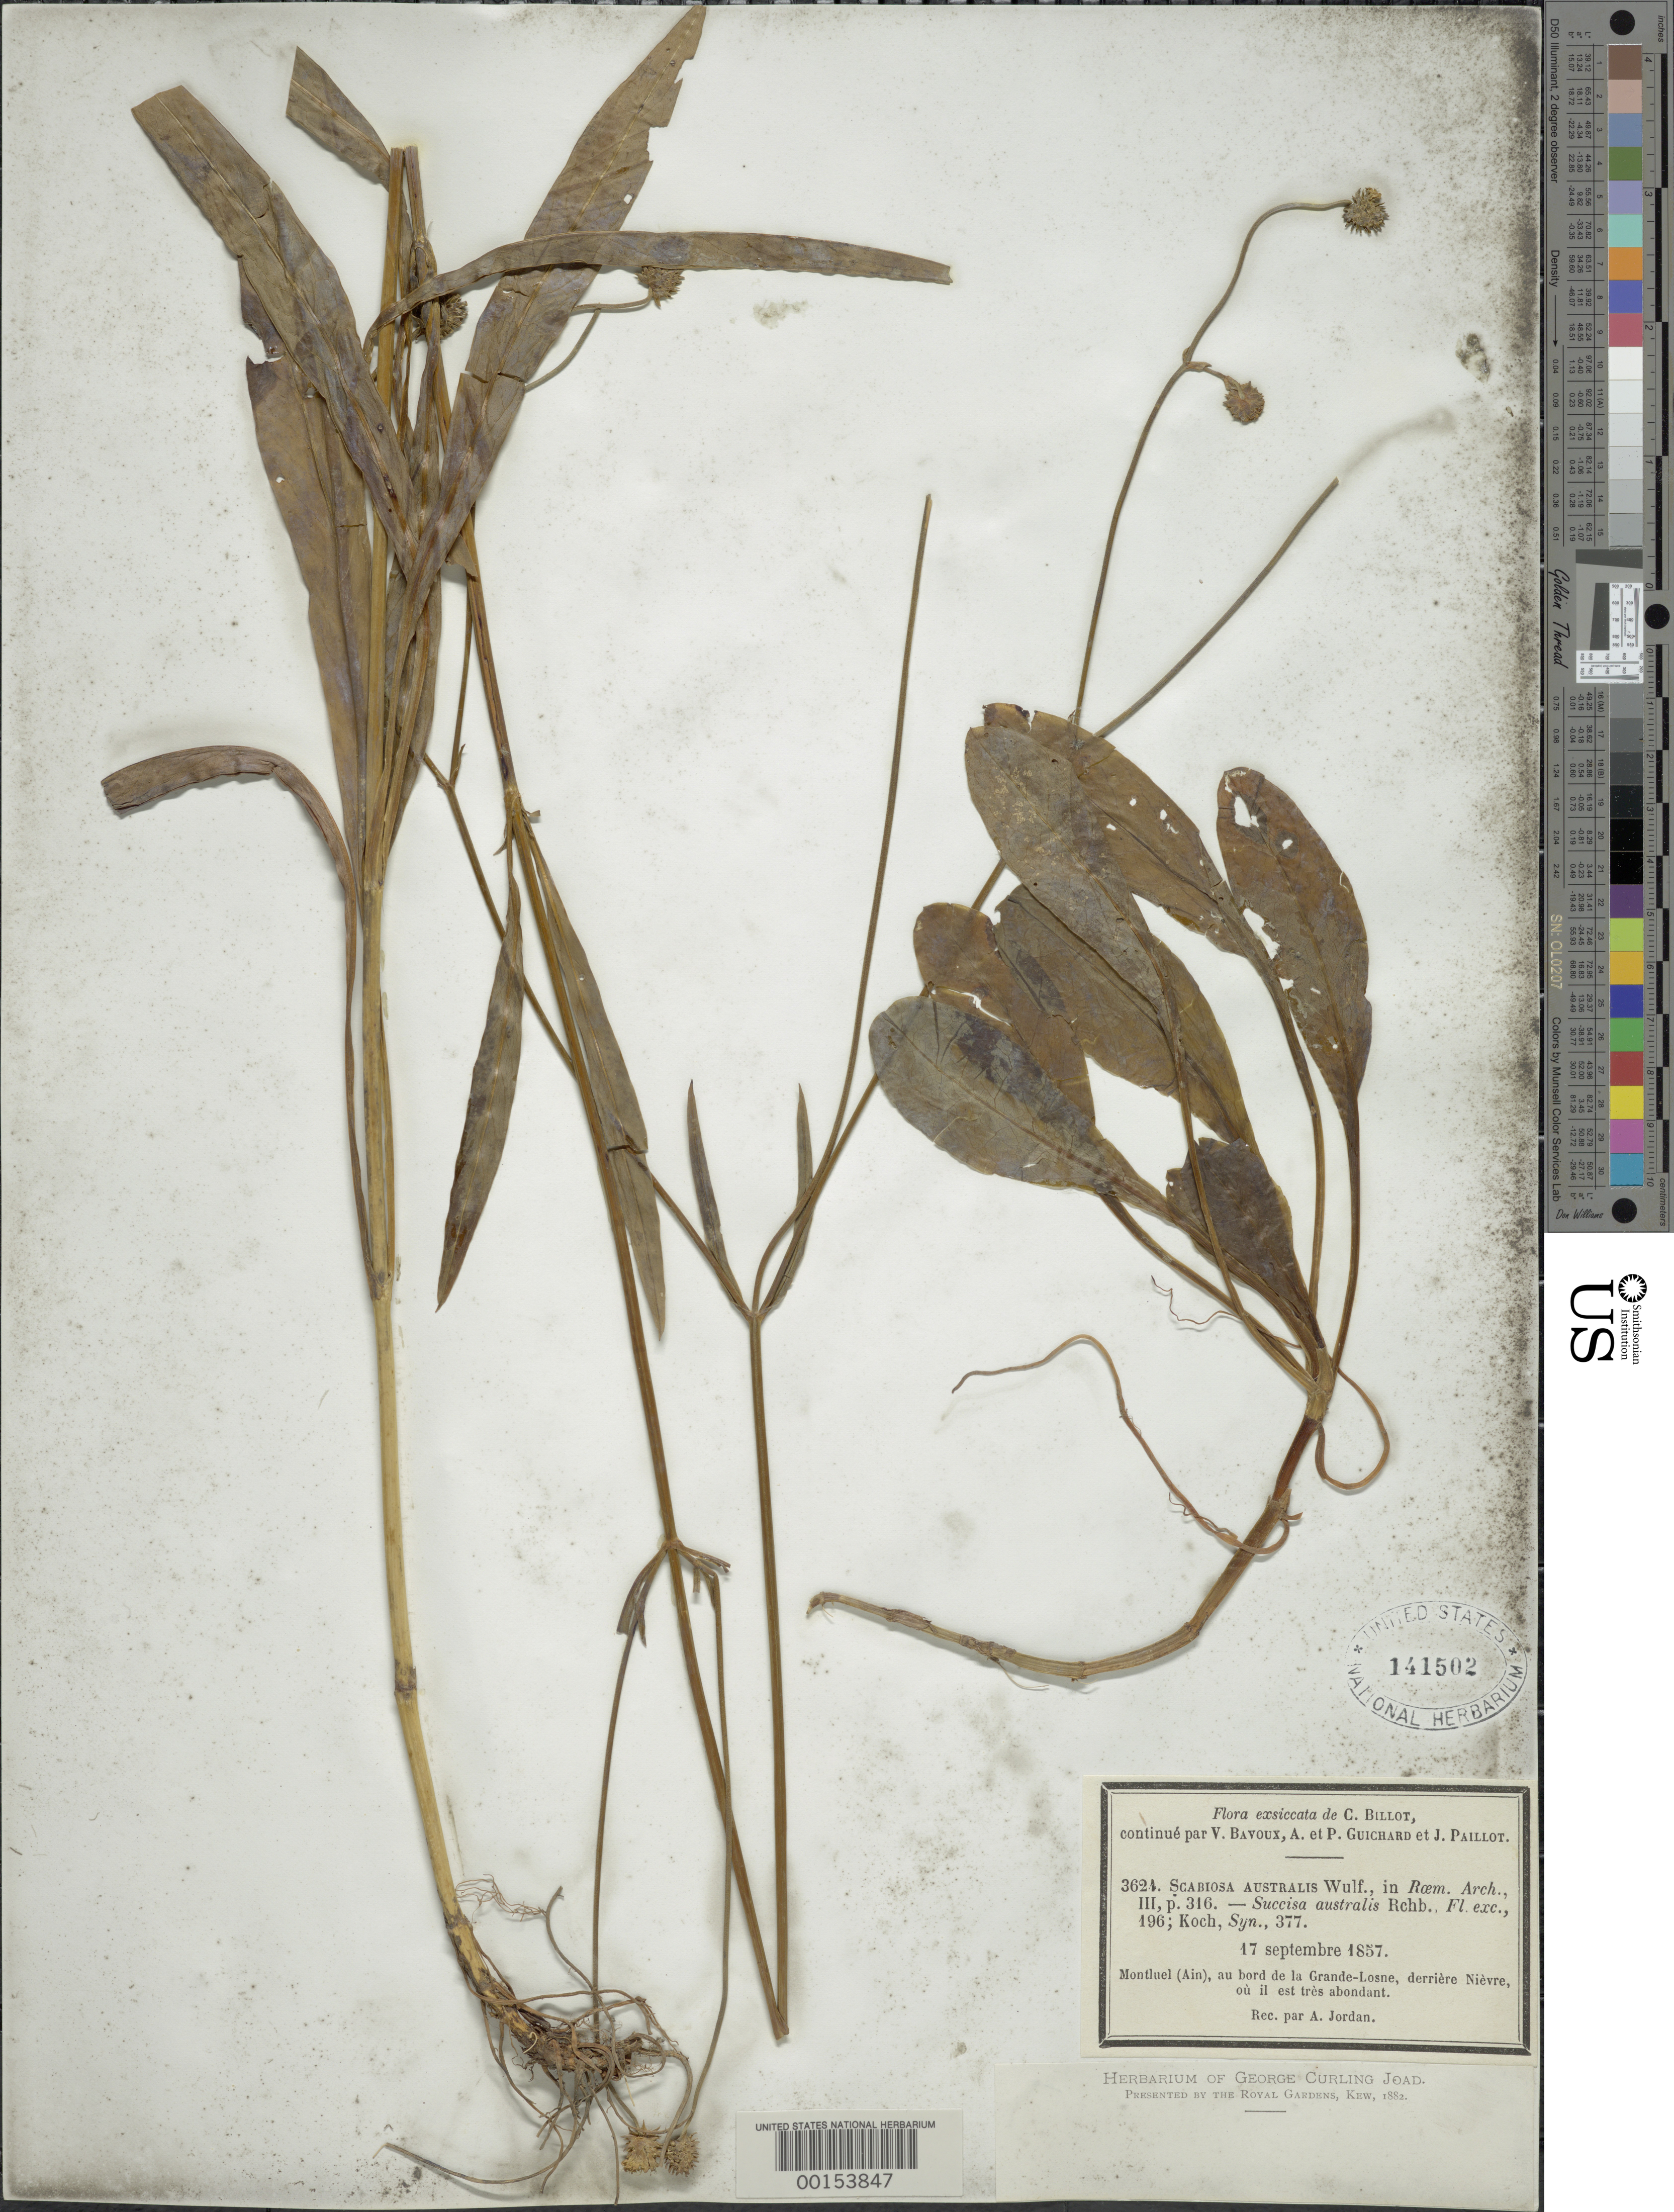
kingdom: Plantae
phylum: Tracheophyta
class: Magnoliopsida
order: Dipsacales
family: Caprifoliaceae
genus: Succisa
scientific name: Succisa australis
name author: Rchb.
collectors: -- Koch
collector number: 196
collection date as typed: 17 Sep 1857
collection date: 1857-09-17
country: France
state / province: Bourgogne-Franche-Comté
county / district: Nièvre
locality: Montluel, au bor de la grande-Losne, derriere Nievre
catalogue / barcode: US 141502